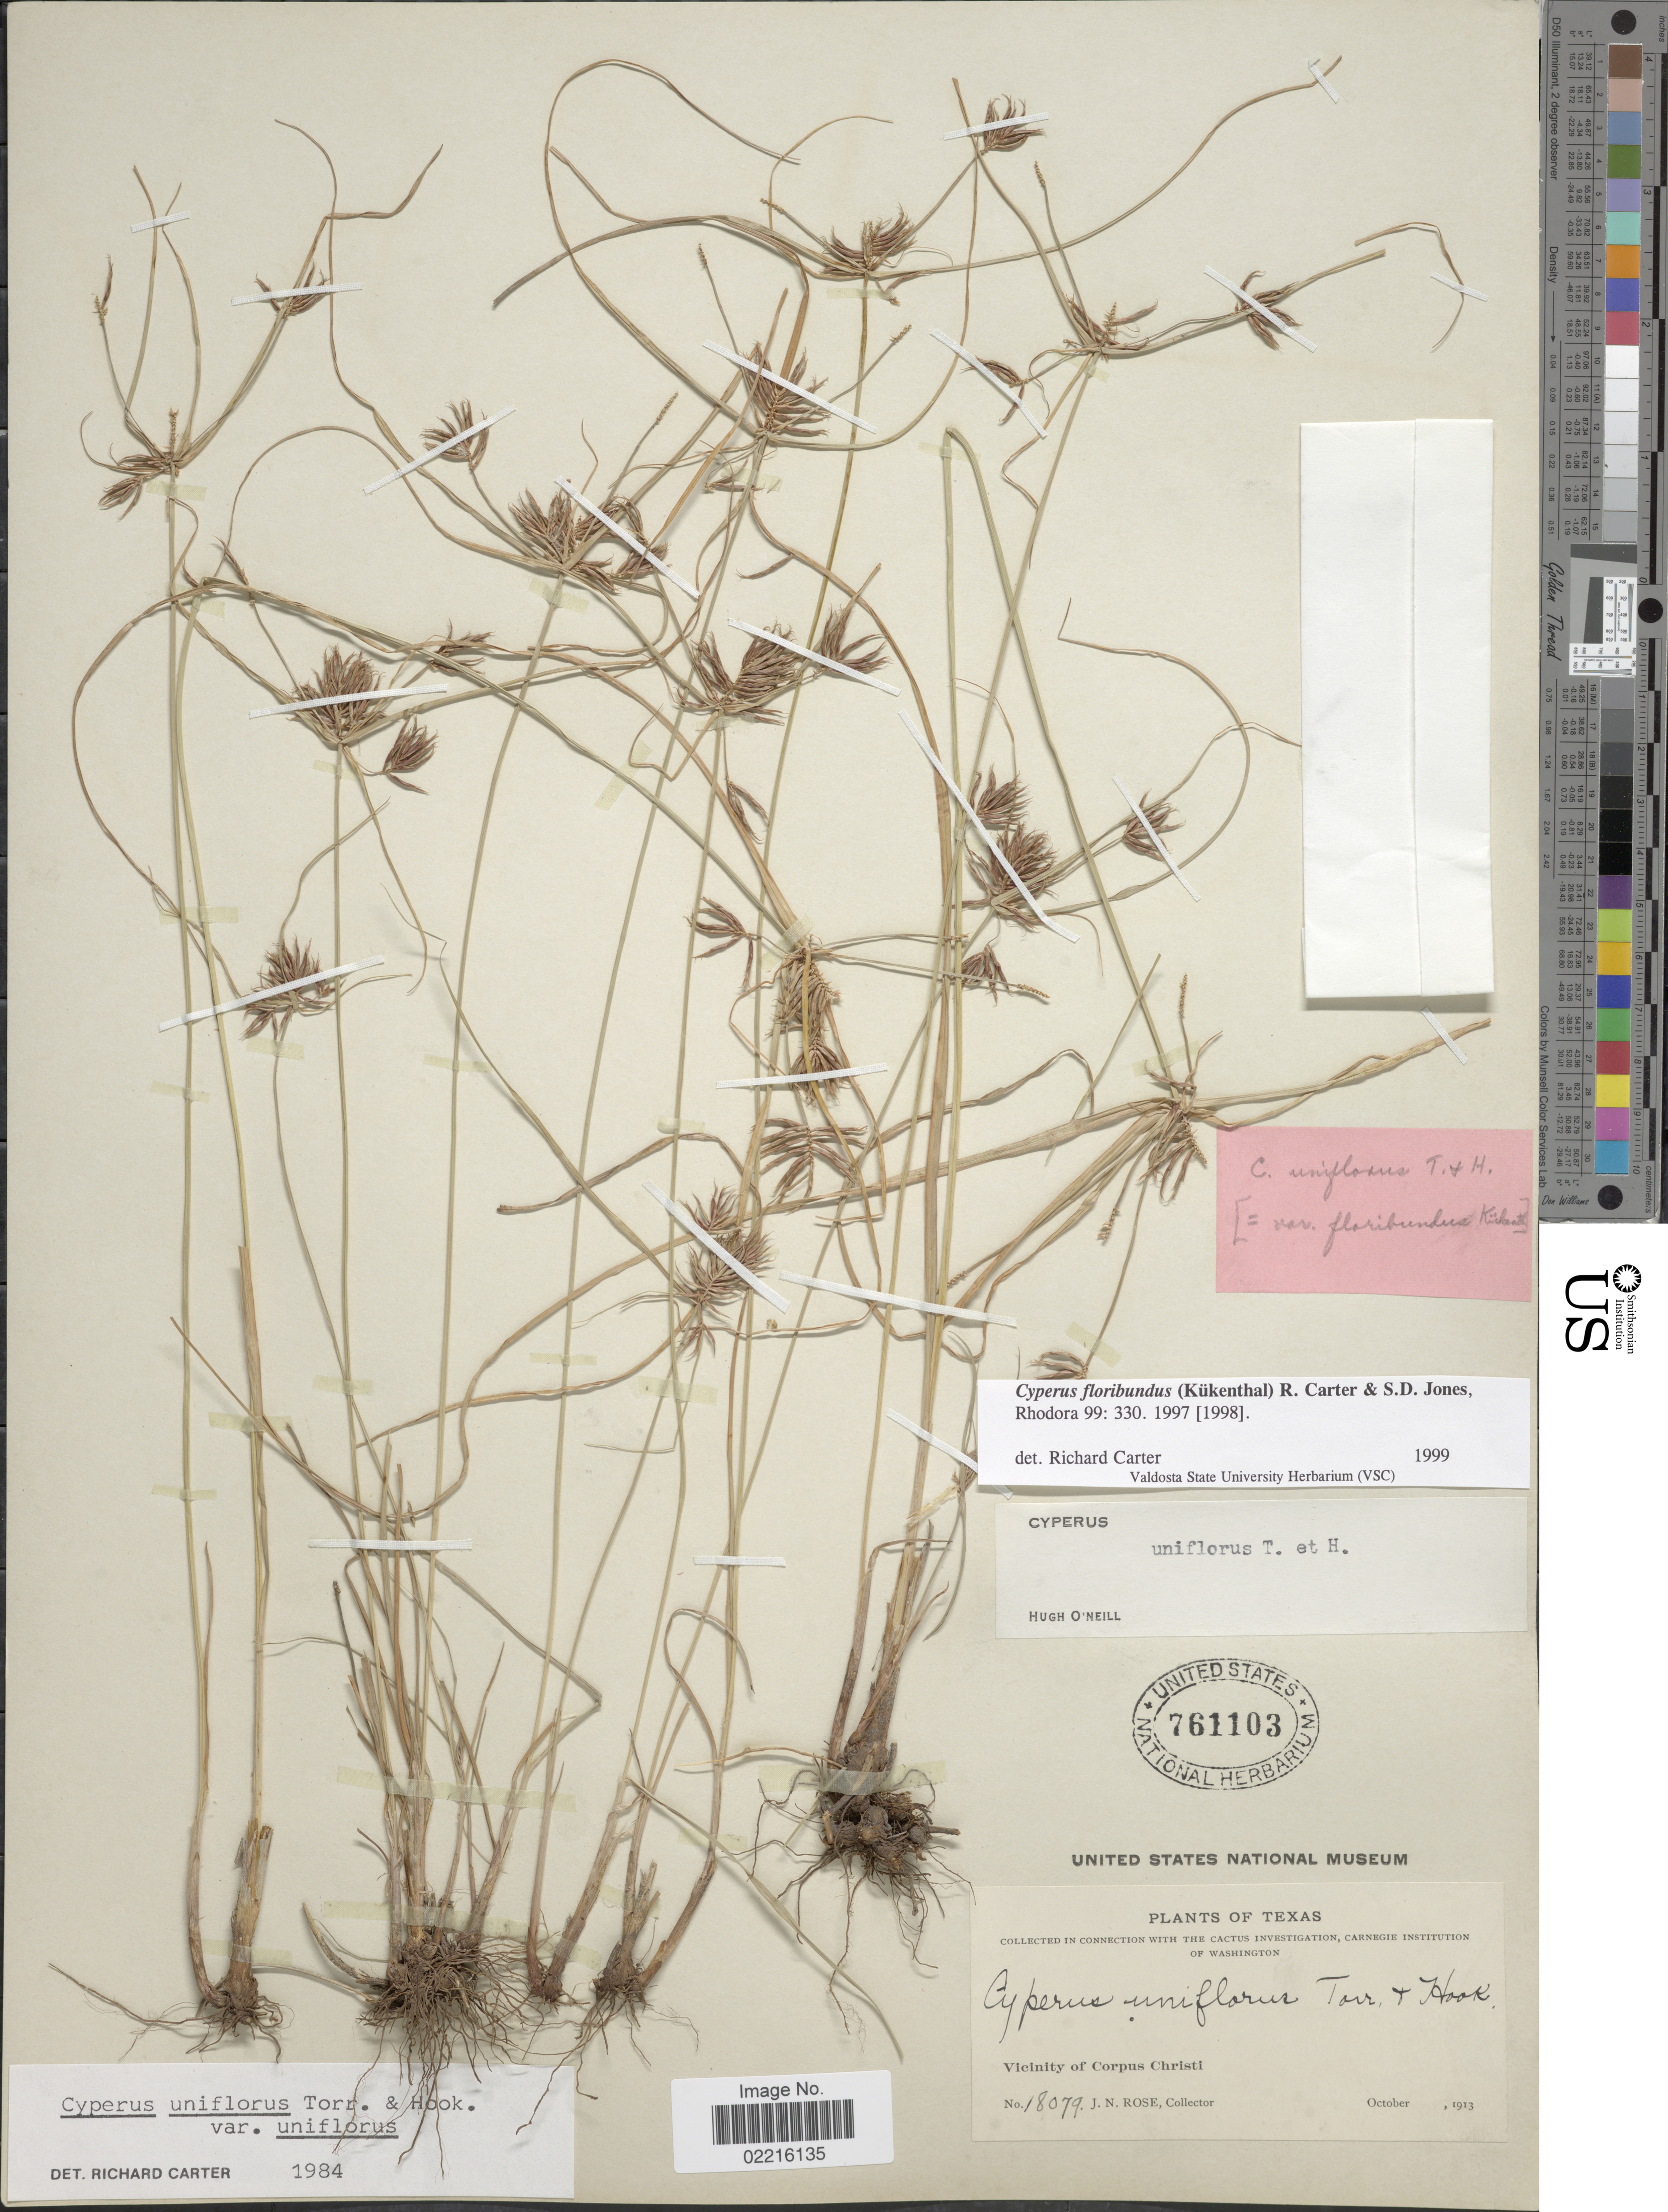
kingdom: Plantae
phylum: Tracheophyta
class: Liliopsida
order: Poales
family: Cyperaceae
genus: Cyperus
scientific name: Cyperus floribundus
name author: (Kük.) R. Carter & S.D. Jones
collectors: J. N. Rose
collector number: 18079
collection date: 1913-10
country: United States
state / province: Texas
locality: Vicinity of Corpus Christi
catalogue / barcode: US 761103